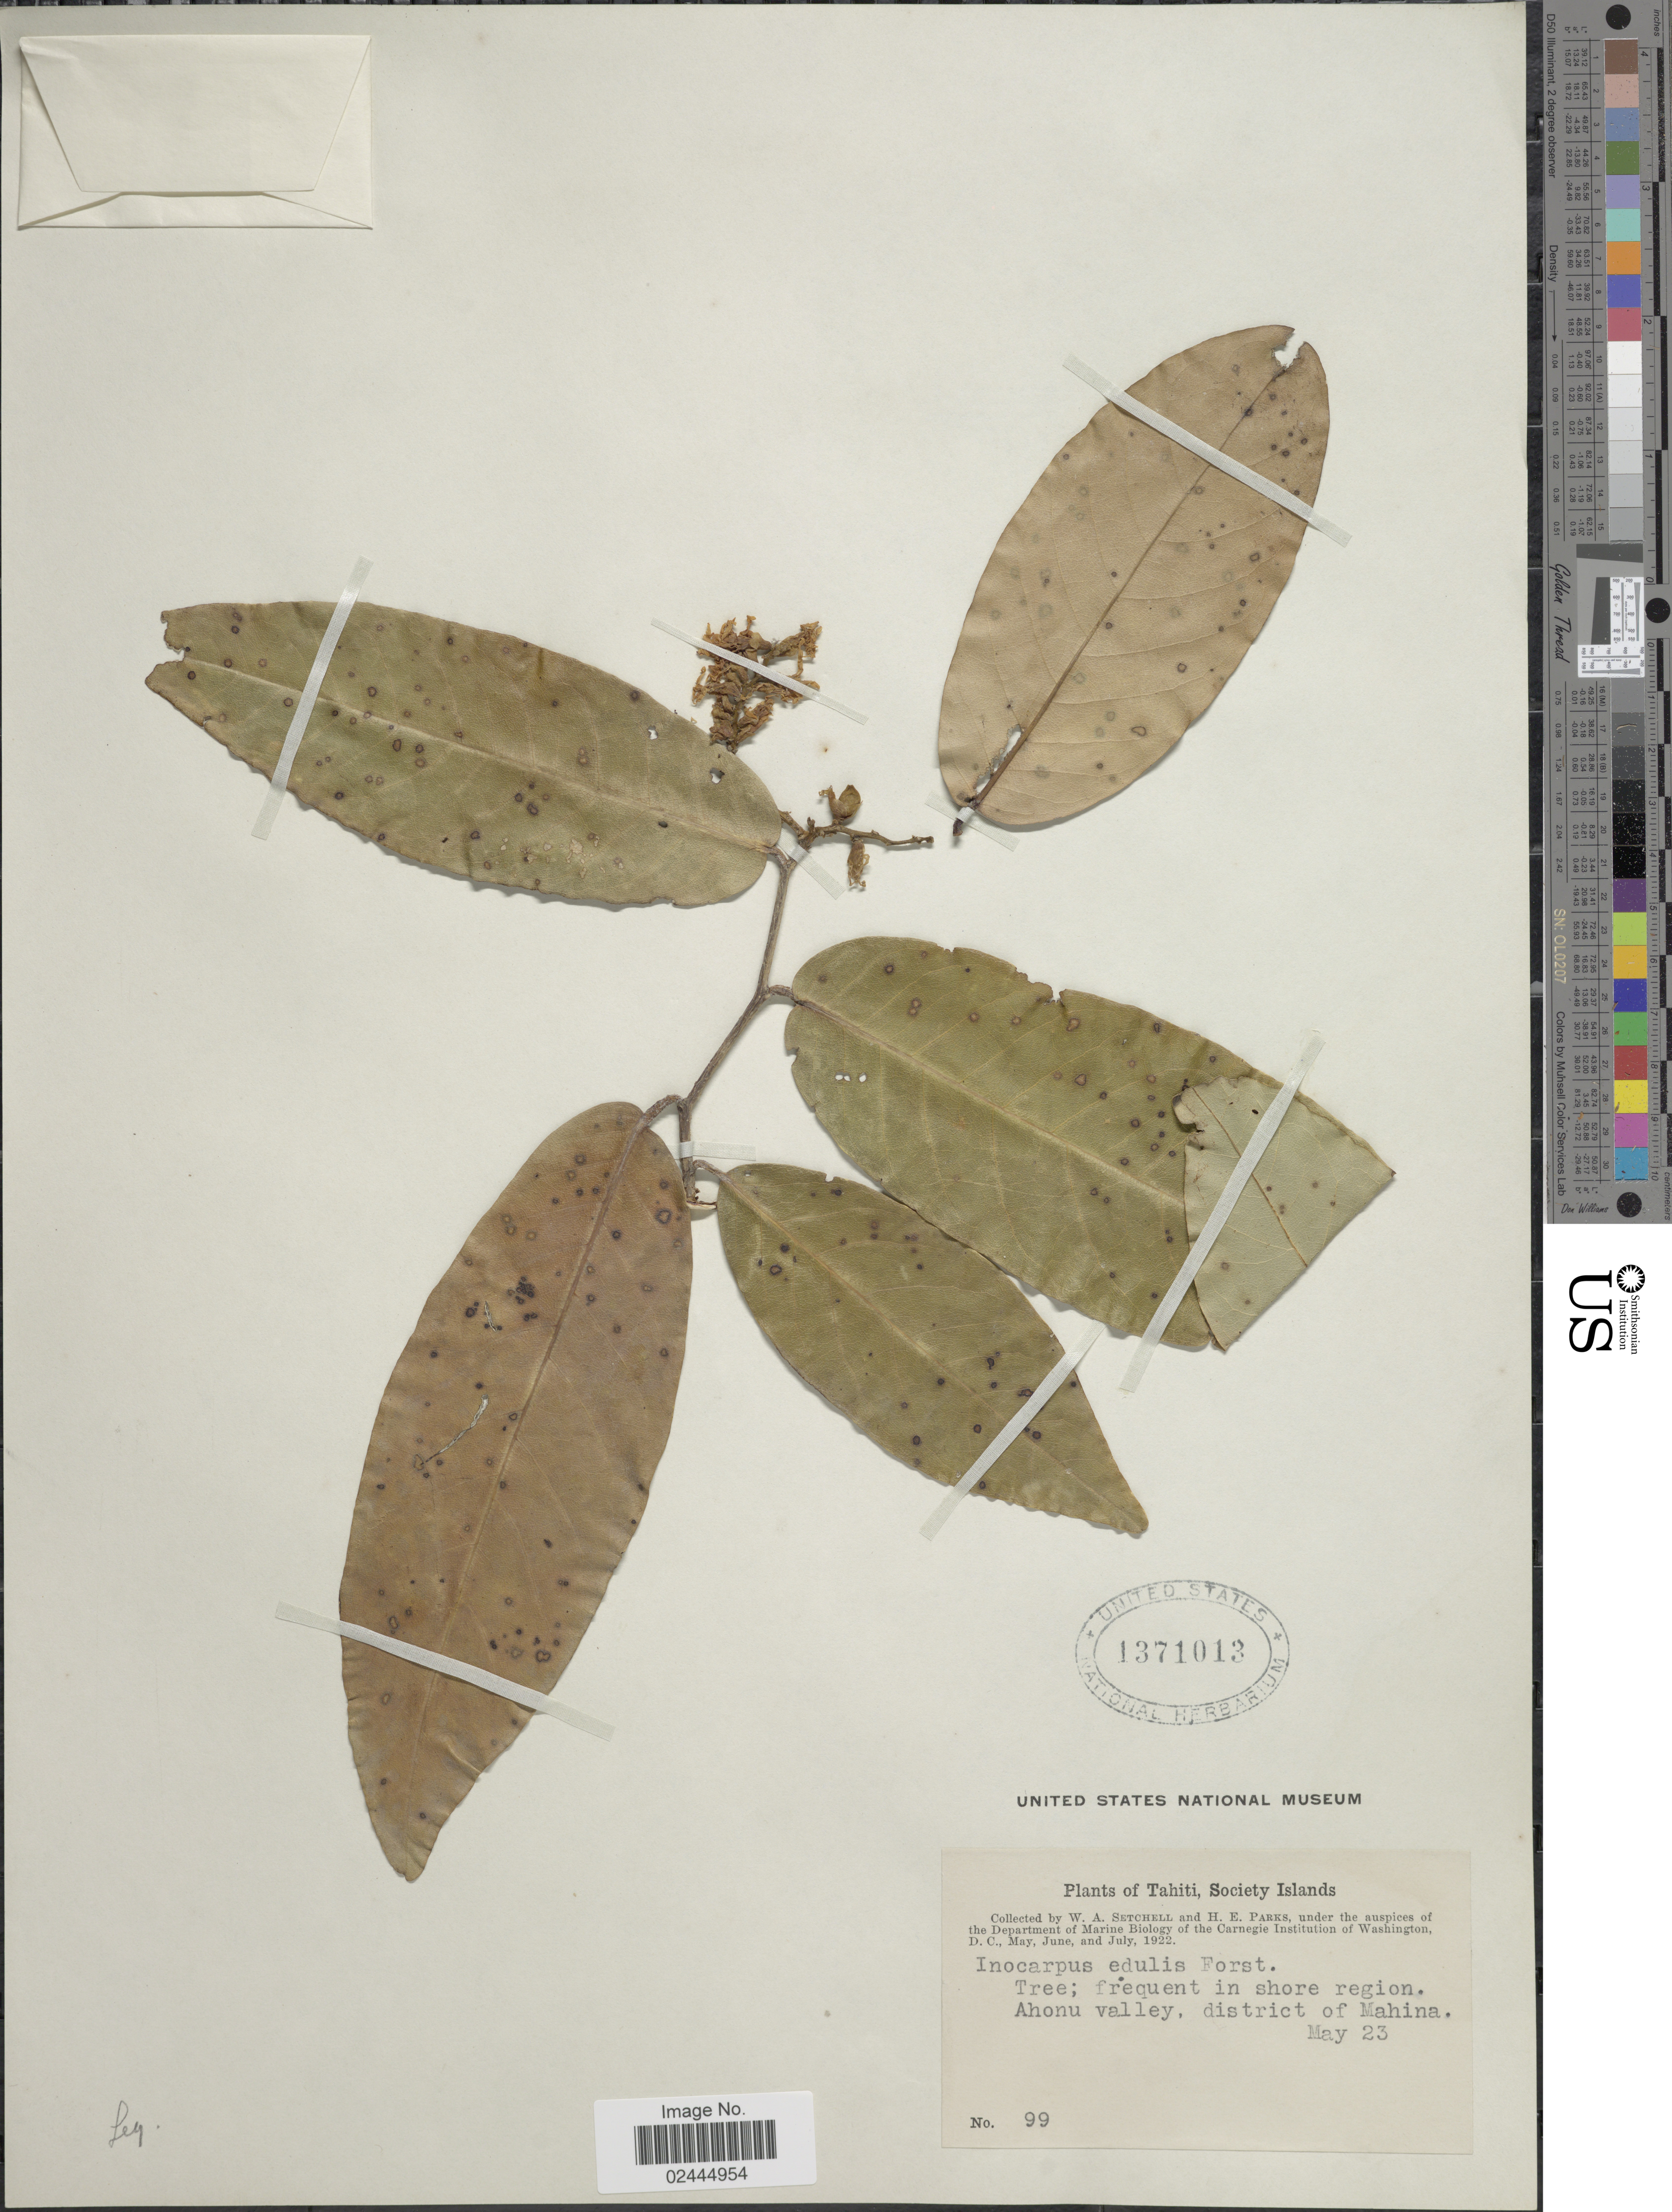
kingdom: Plantae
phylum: Tracheophyta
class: Magnoliopsida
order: Fabales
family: Fabaceae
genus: Inocarpus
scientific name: Inocarpus fagifer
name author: (Parkinson) Fosberg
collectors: W. Setchell & H. E. Parks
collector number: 99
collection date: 1922-05-23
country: French Polynesia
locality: In shore region. Ahonu valley, district of Mahina.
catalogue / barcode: US 1371013